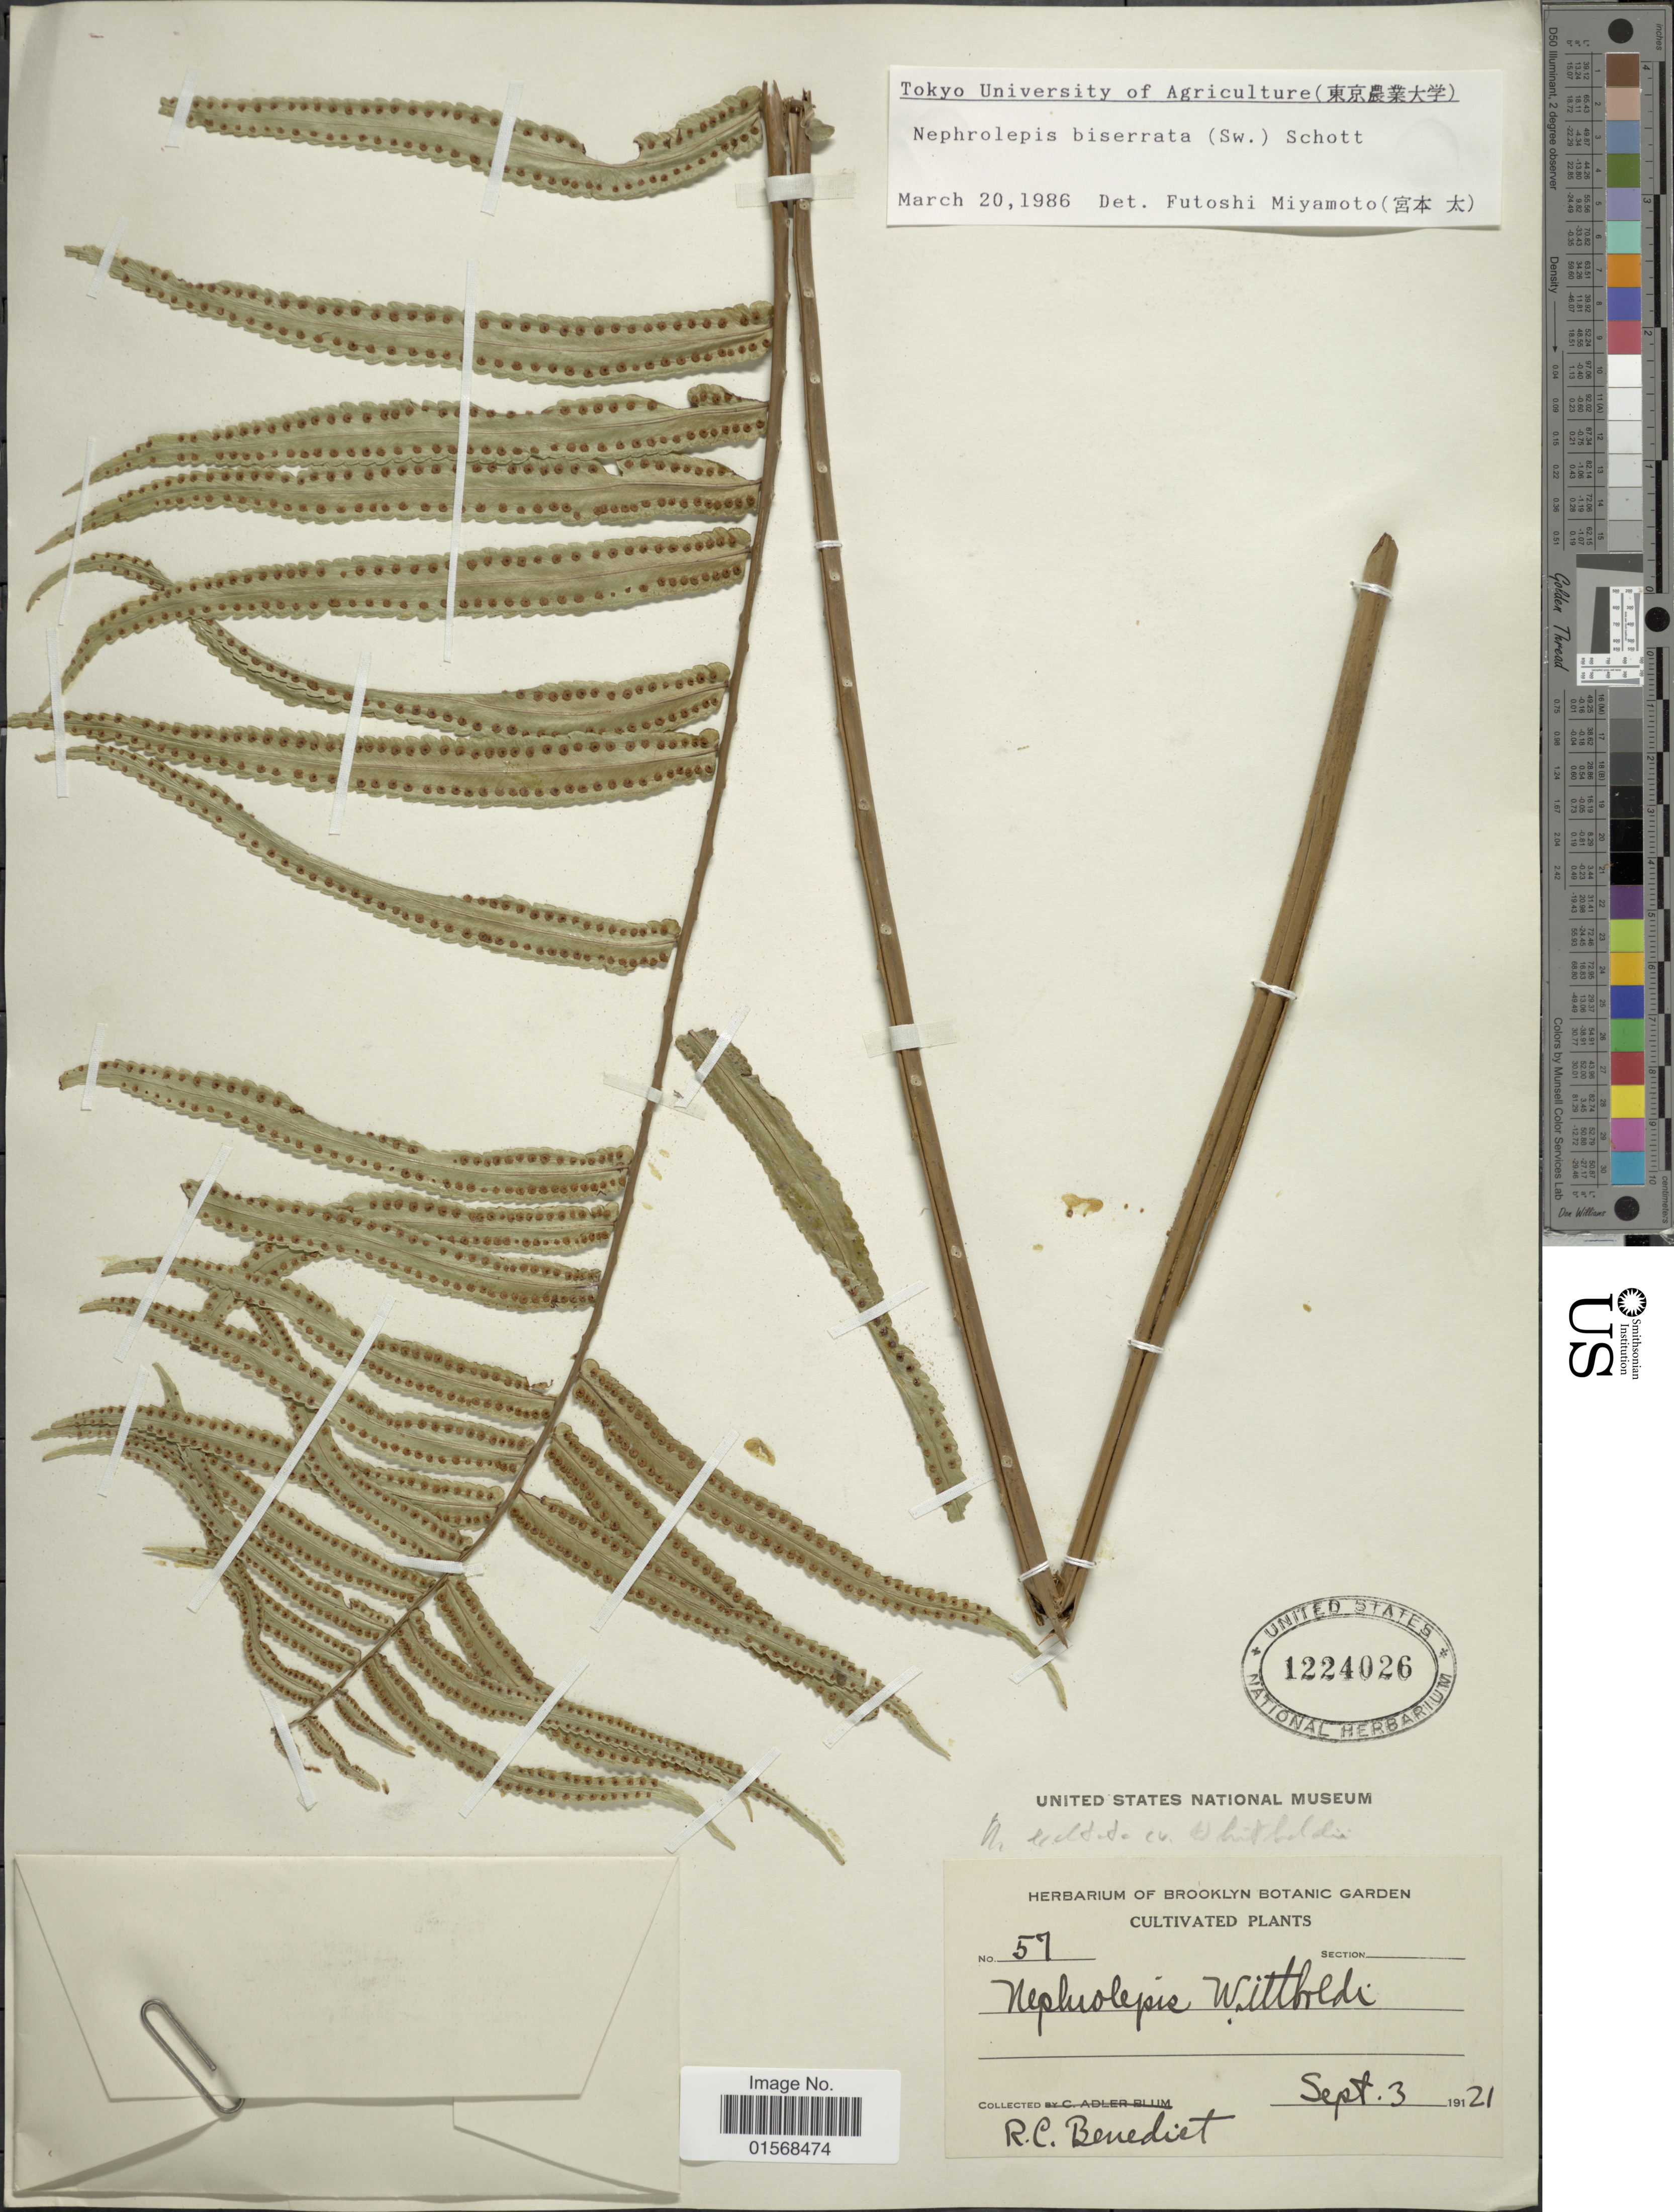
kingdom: Plantae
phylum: Tracheophyta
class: Polypodiopsida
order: Polypodiales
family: Nephrolepidaceae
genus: Nephrolepis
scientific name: Nephrolepis biserrata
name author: (Sw.) Schott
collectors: R. C. Benedict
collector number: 57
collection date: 1921-09-03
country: United States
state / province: New York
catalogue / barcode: US 1224026